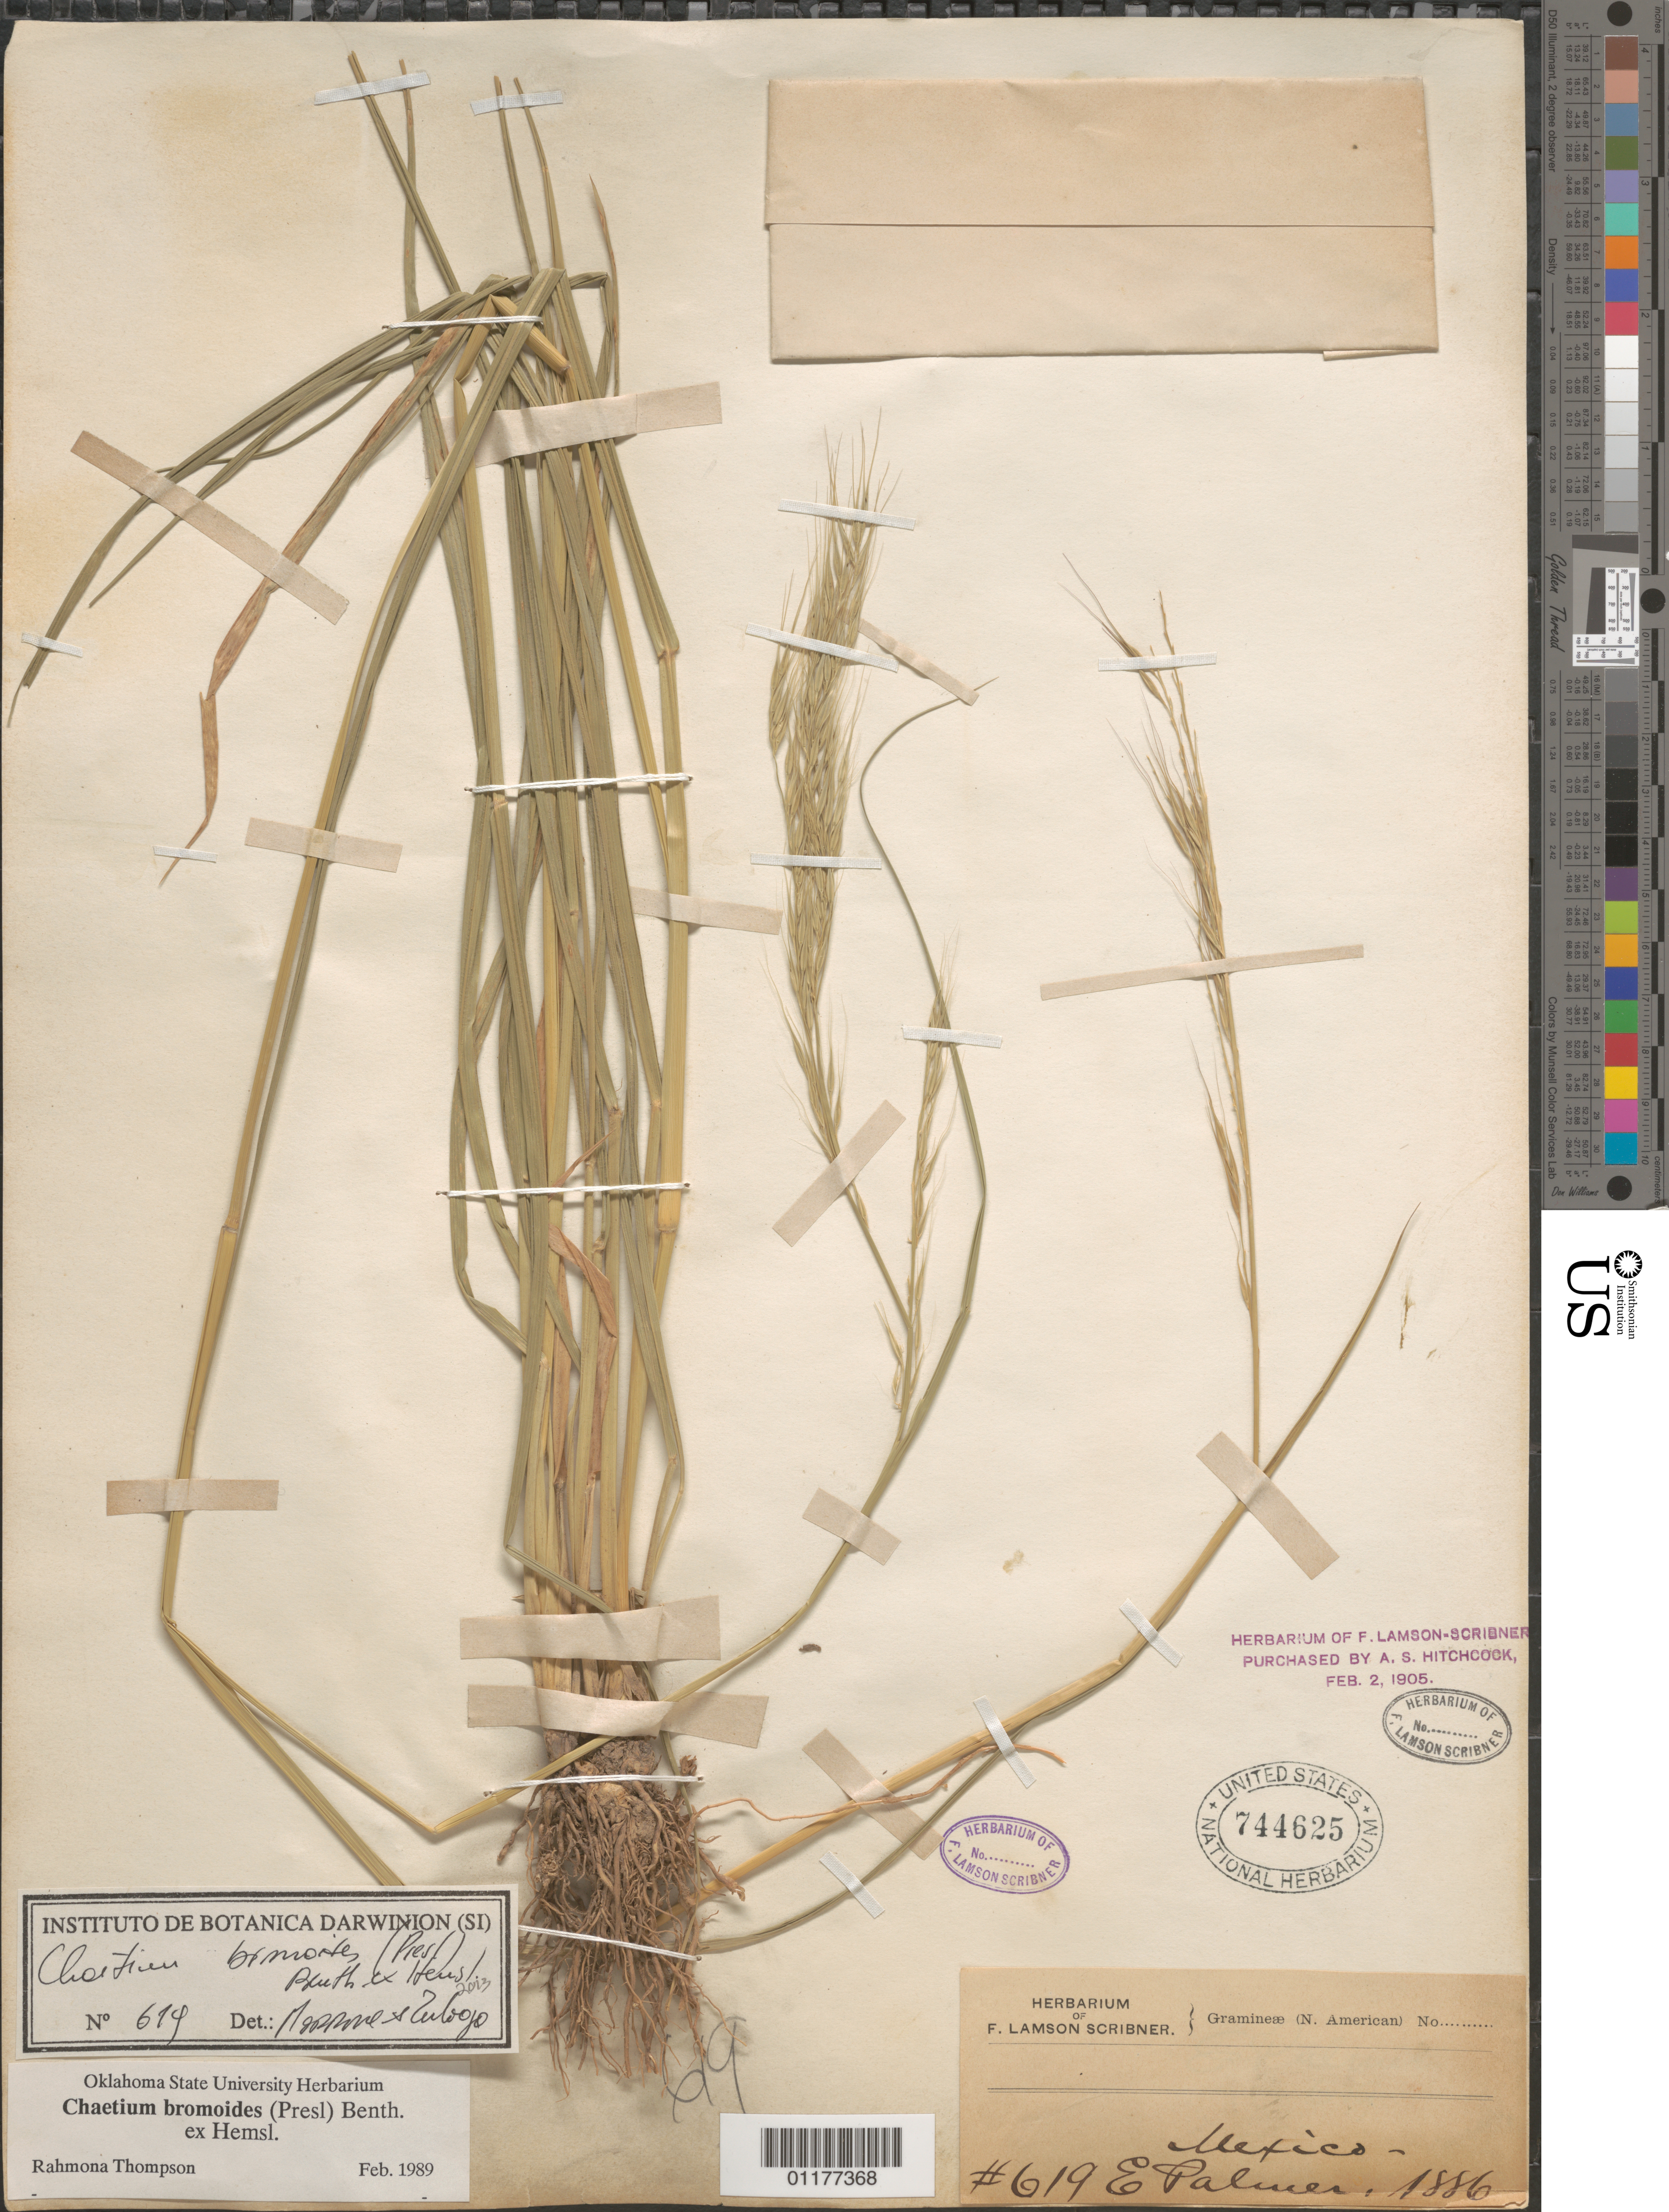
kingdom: Plantae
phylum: Tracheophyta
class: Liliopsida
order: Poales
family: Poaceae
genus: Chaetium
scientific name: Chaetium bromoides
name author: (J. Presl) Benth. ex Hemsl.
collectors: E. Palmer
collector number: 619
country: Mexico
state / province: Jalisco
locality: Rio Blanco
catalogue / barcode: US 744625